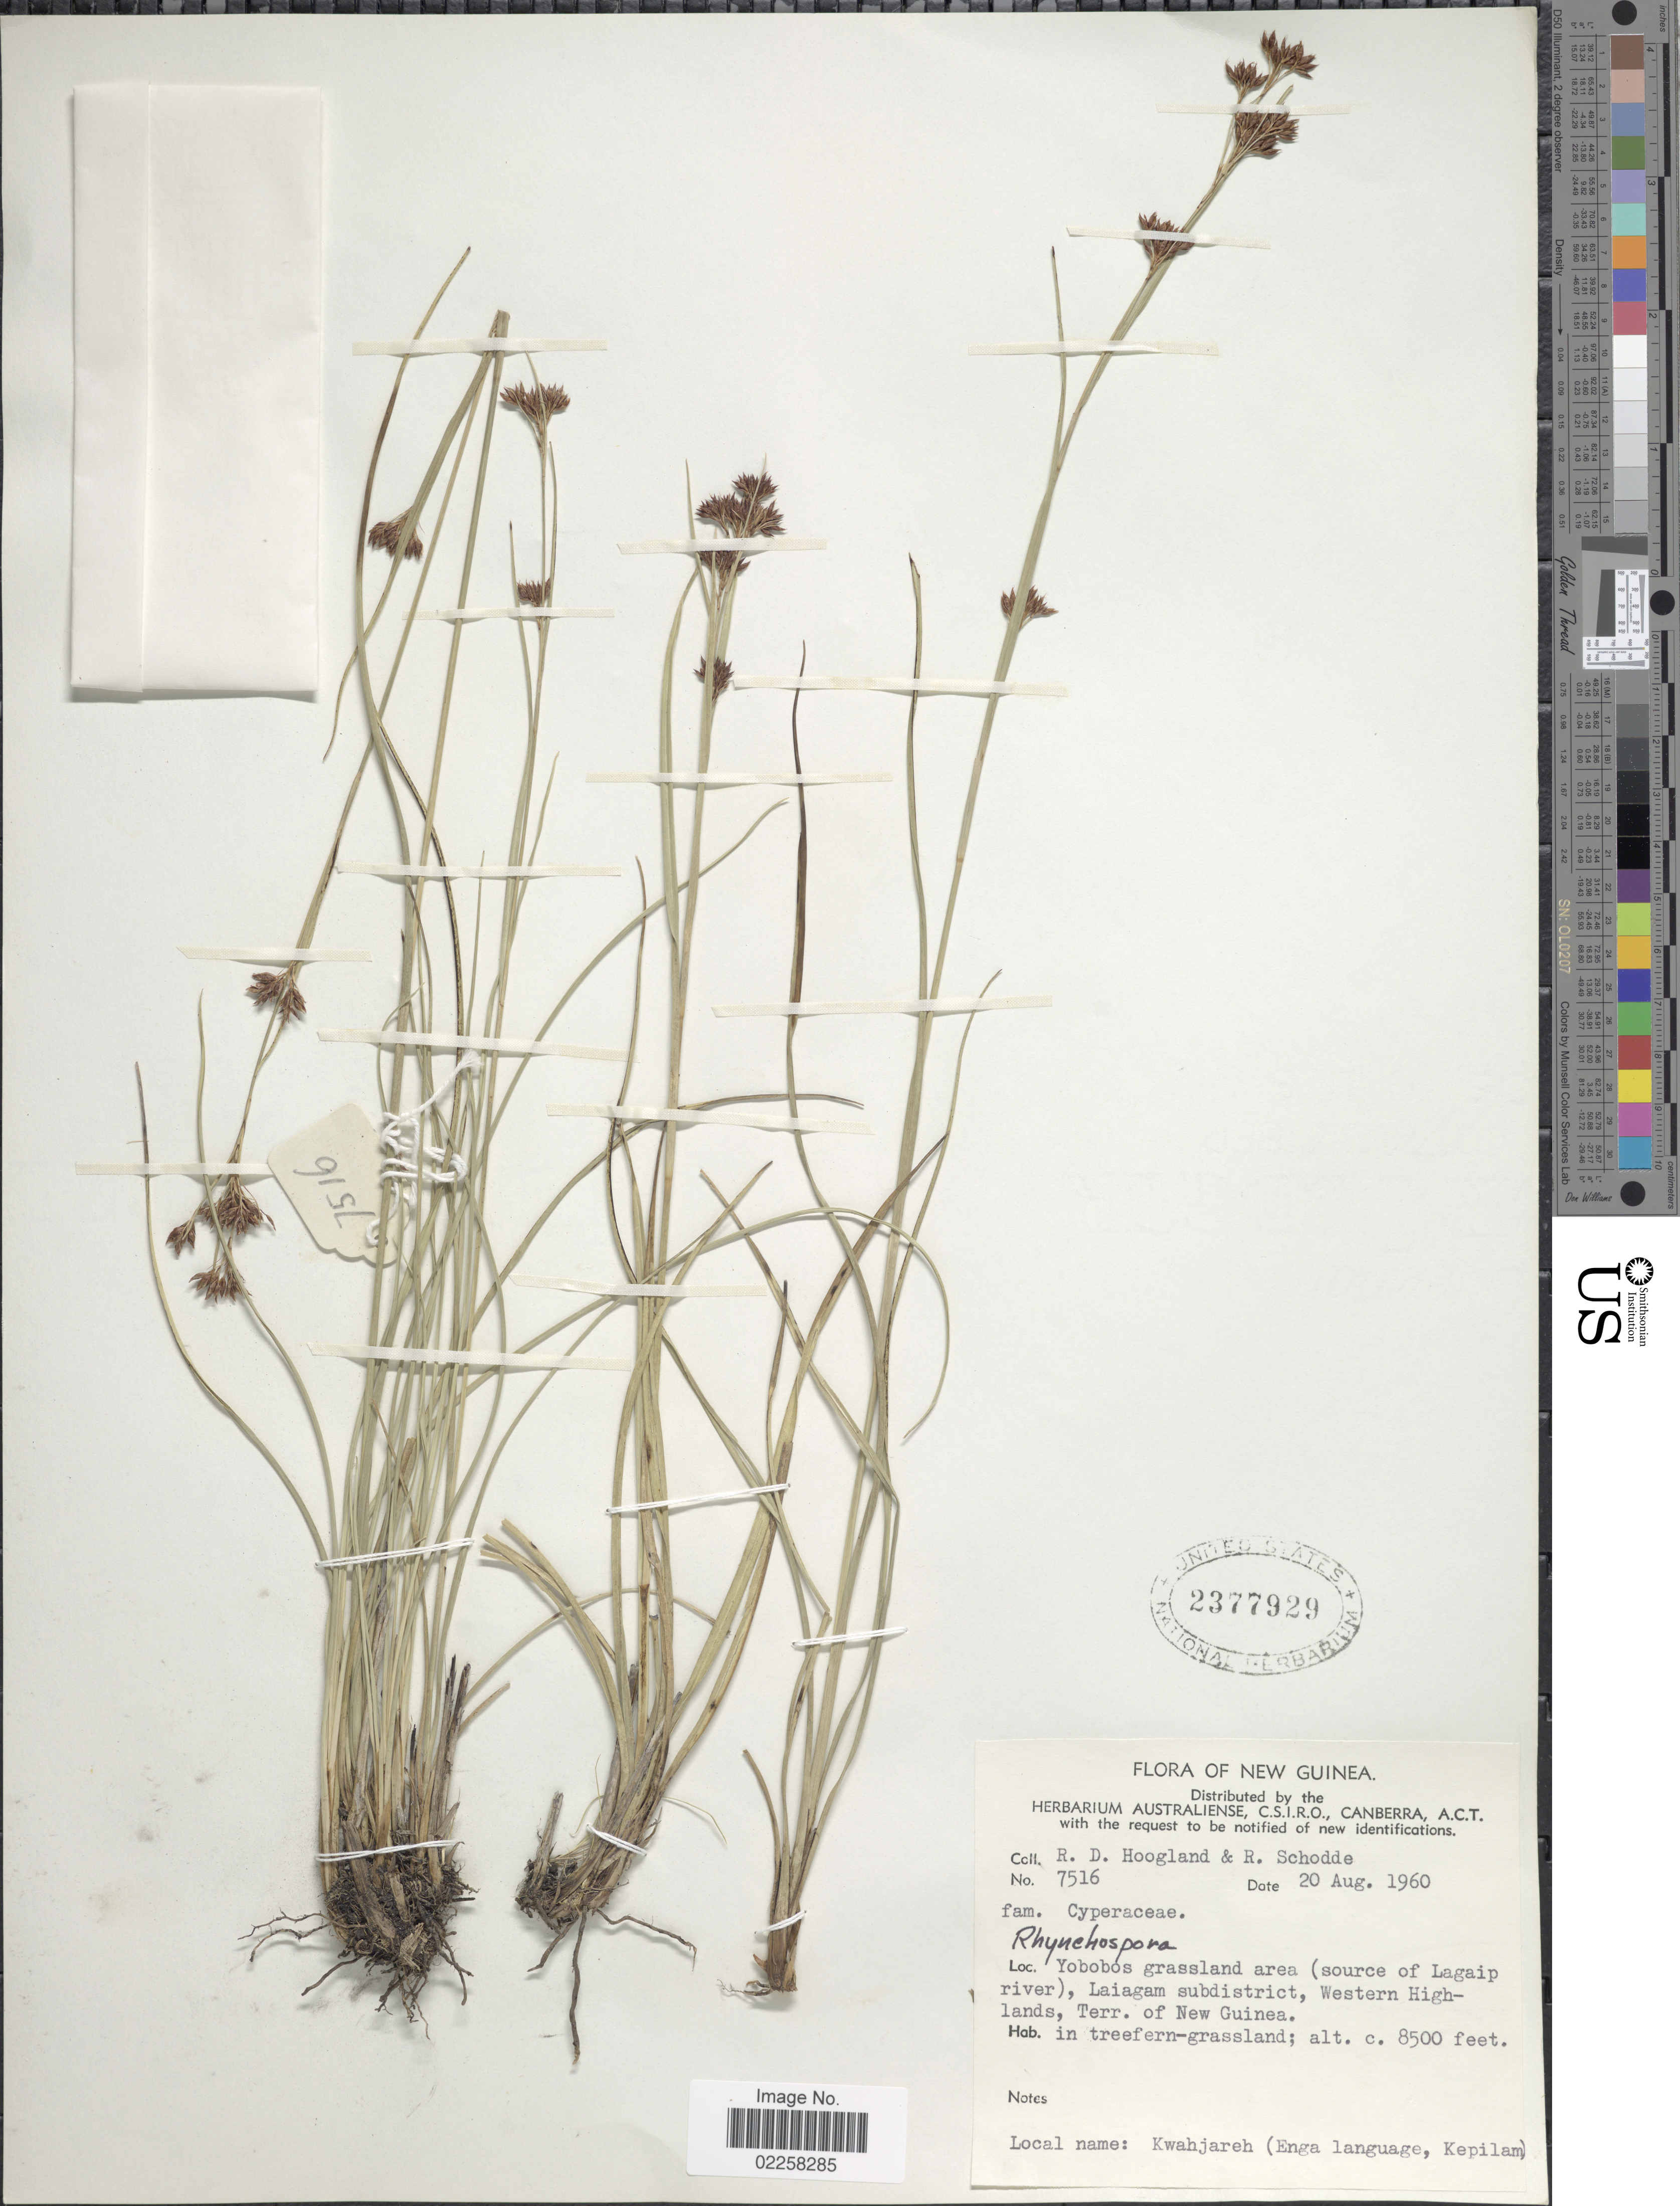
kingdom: Plantae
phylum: Tracheophyta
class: Liliopsida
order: Poales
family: Cyperaceae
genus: Rhynchospora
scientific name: Rhynchospora rugosa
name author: (Vahl) Gale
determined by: Kern, J. H.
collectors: R. D. Hoogland & R. Schodde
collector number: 7516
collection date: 1960-08-20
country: Papua New Guinea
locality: New Guinea, Yobobos grassland area (source of Lagaip river), Laiagam subdistrict, Western Highlands, Terr. of New Guinea)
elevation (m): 2591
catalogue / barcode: US 2377929